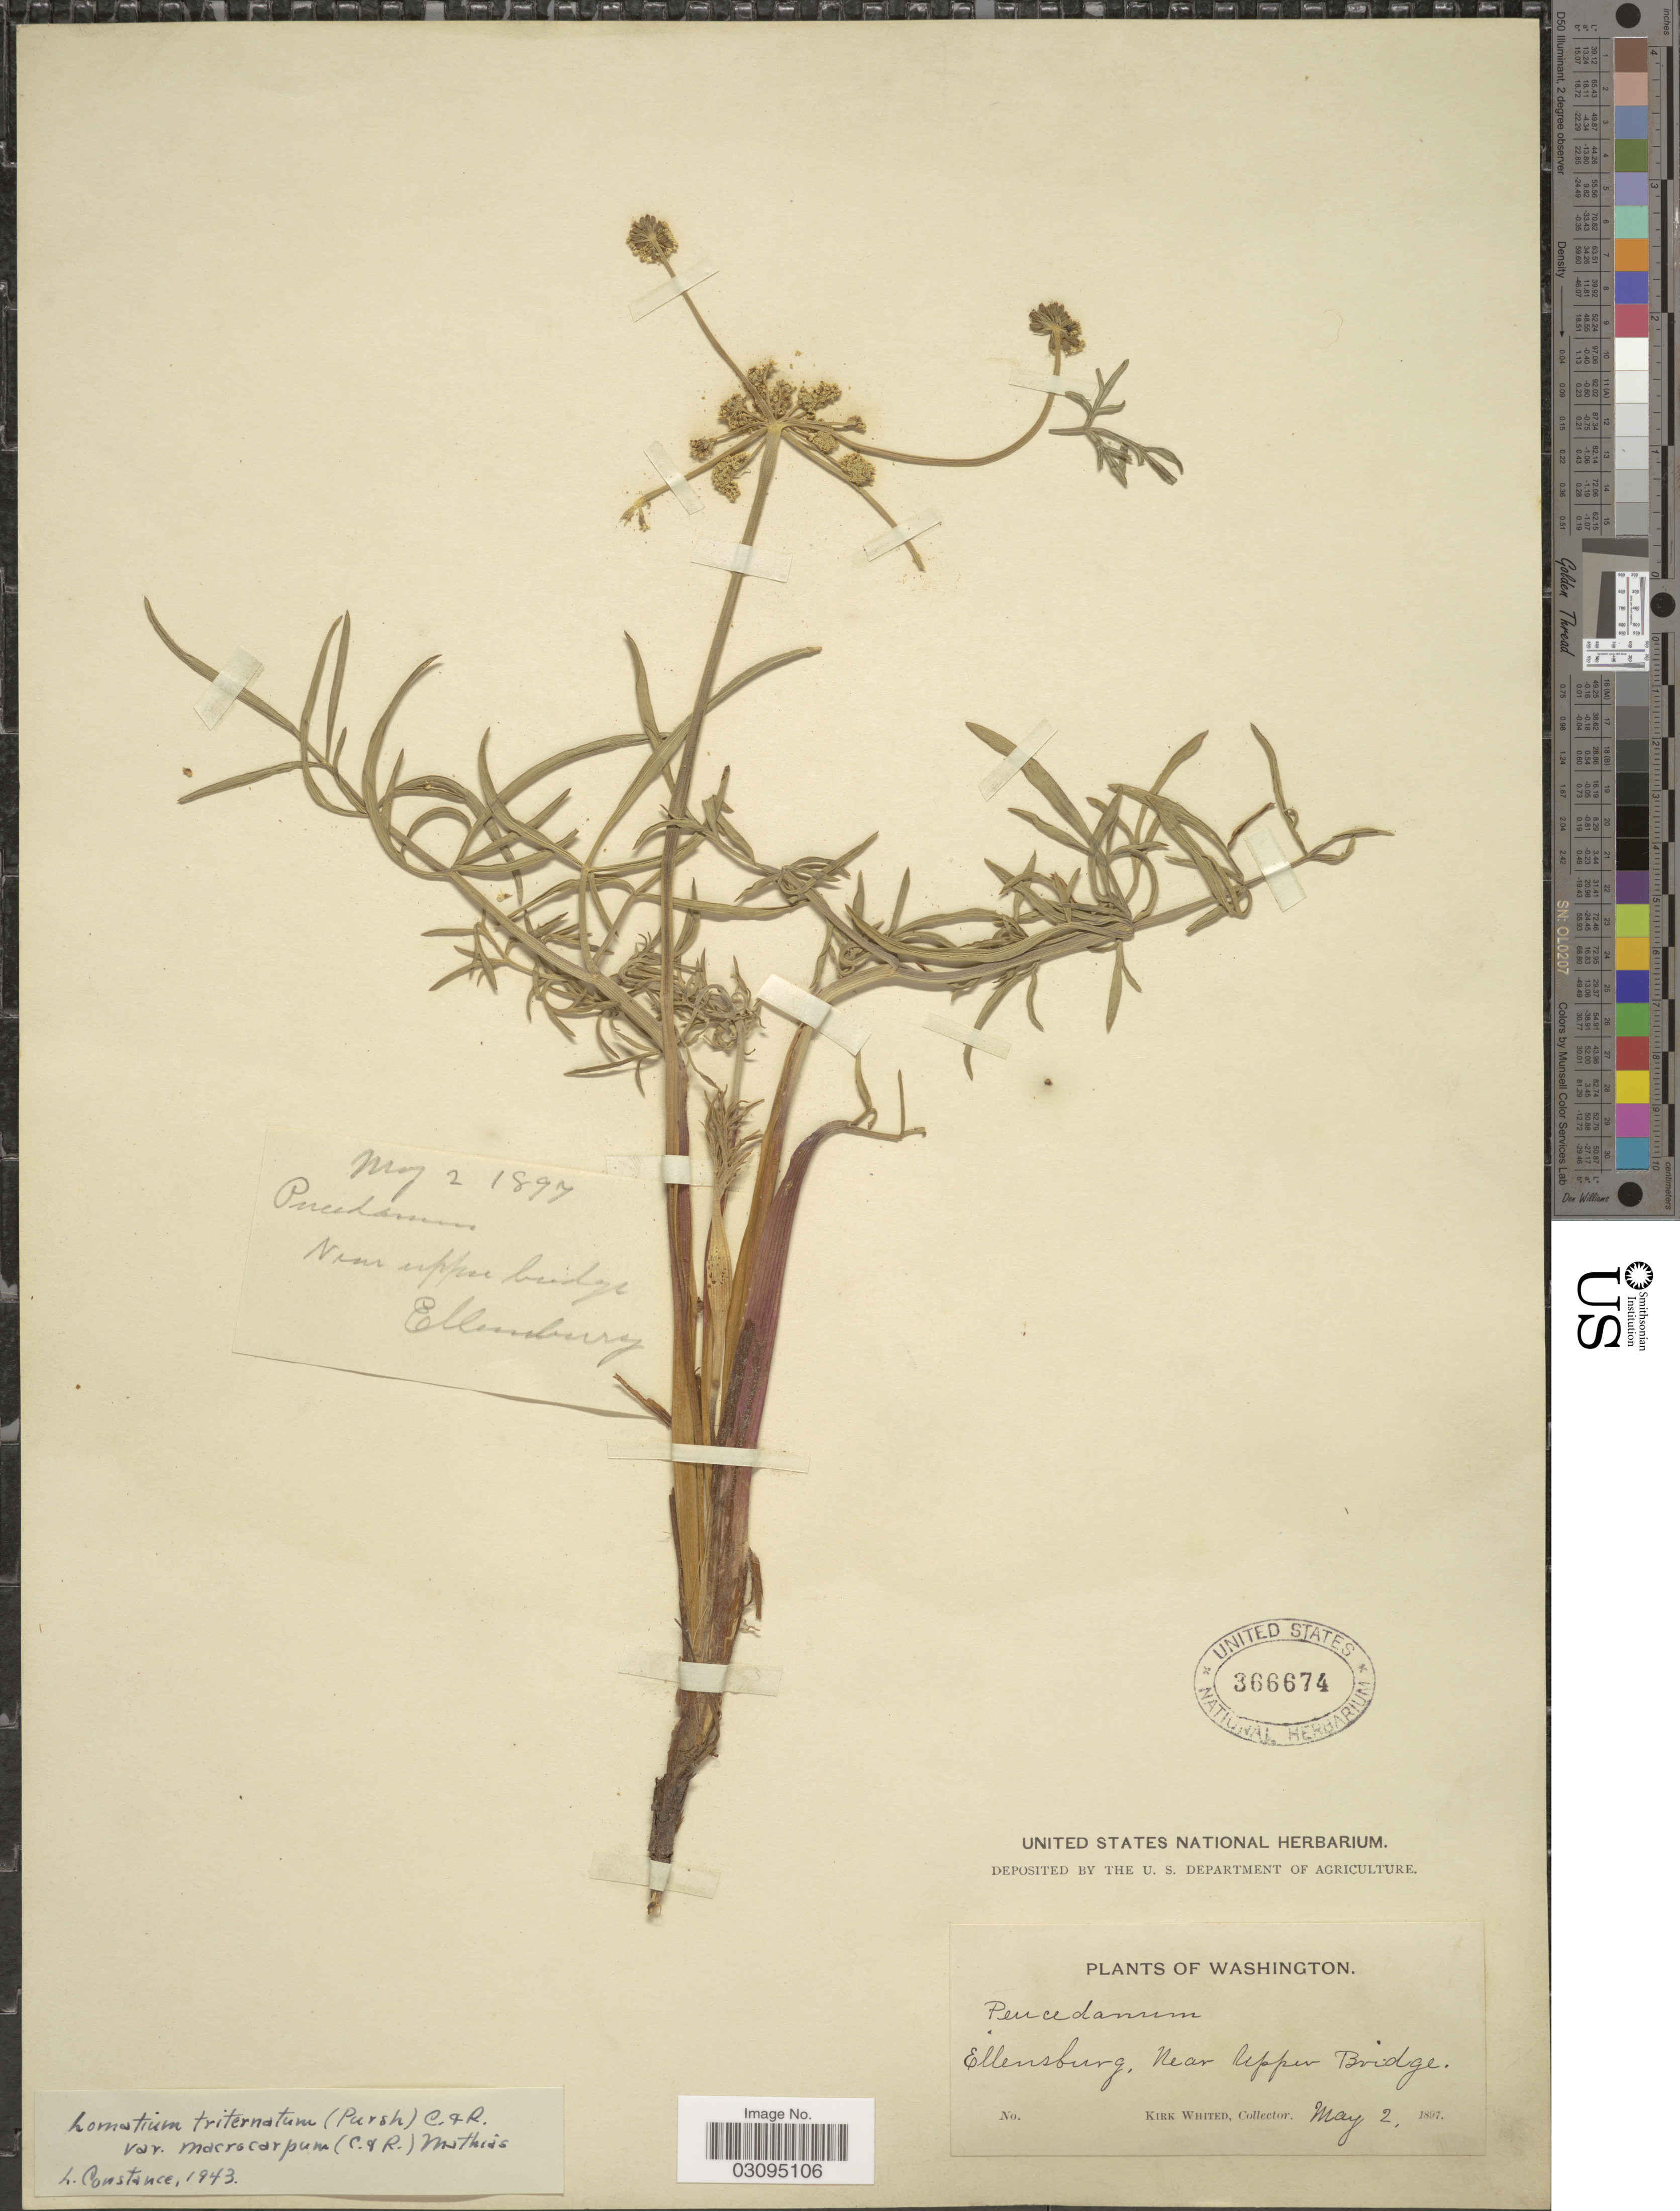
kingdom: Plantae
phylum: Tracheophyta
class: Magnoliopsida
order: Apiales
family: Apiaceae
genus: Lomatium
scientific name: Lomatium triternatum var. macrocarpum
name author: (J.M. Coult. & Rose) Mathias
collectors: K. Whited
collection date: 1897-05-02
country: United States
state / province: Washington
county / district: Kittitas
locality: Ellensburg, Near Upper Bridge.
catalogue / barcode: US 366674